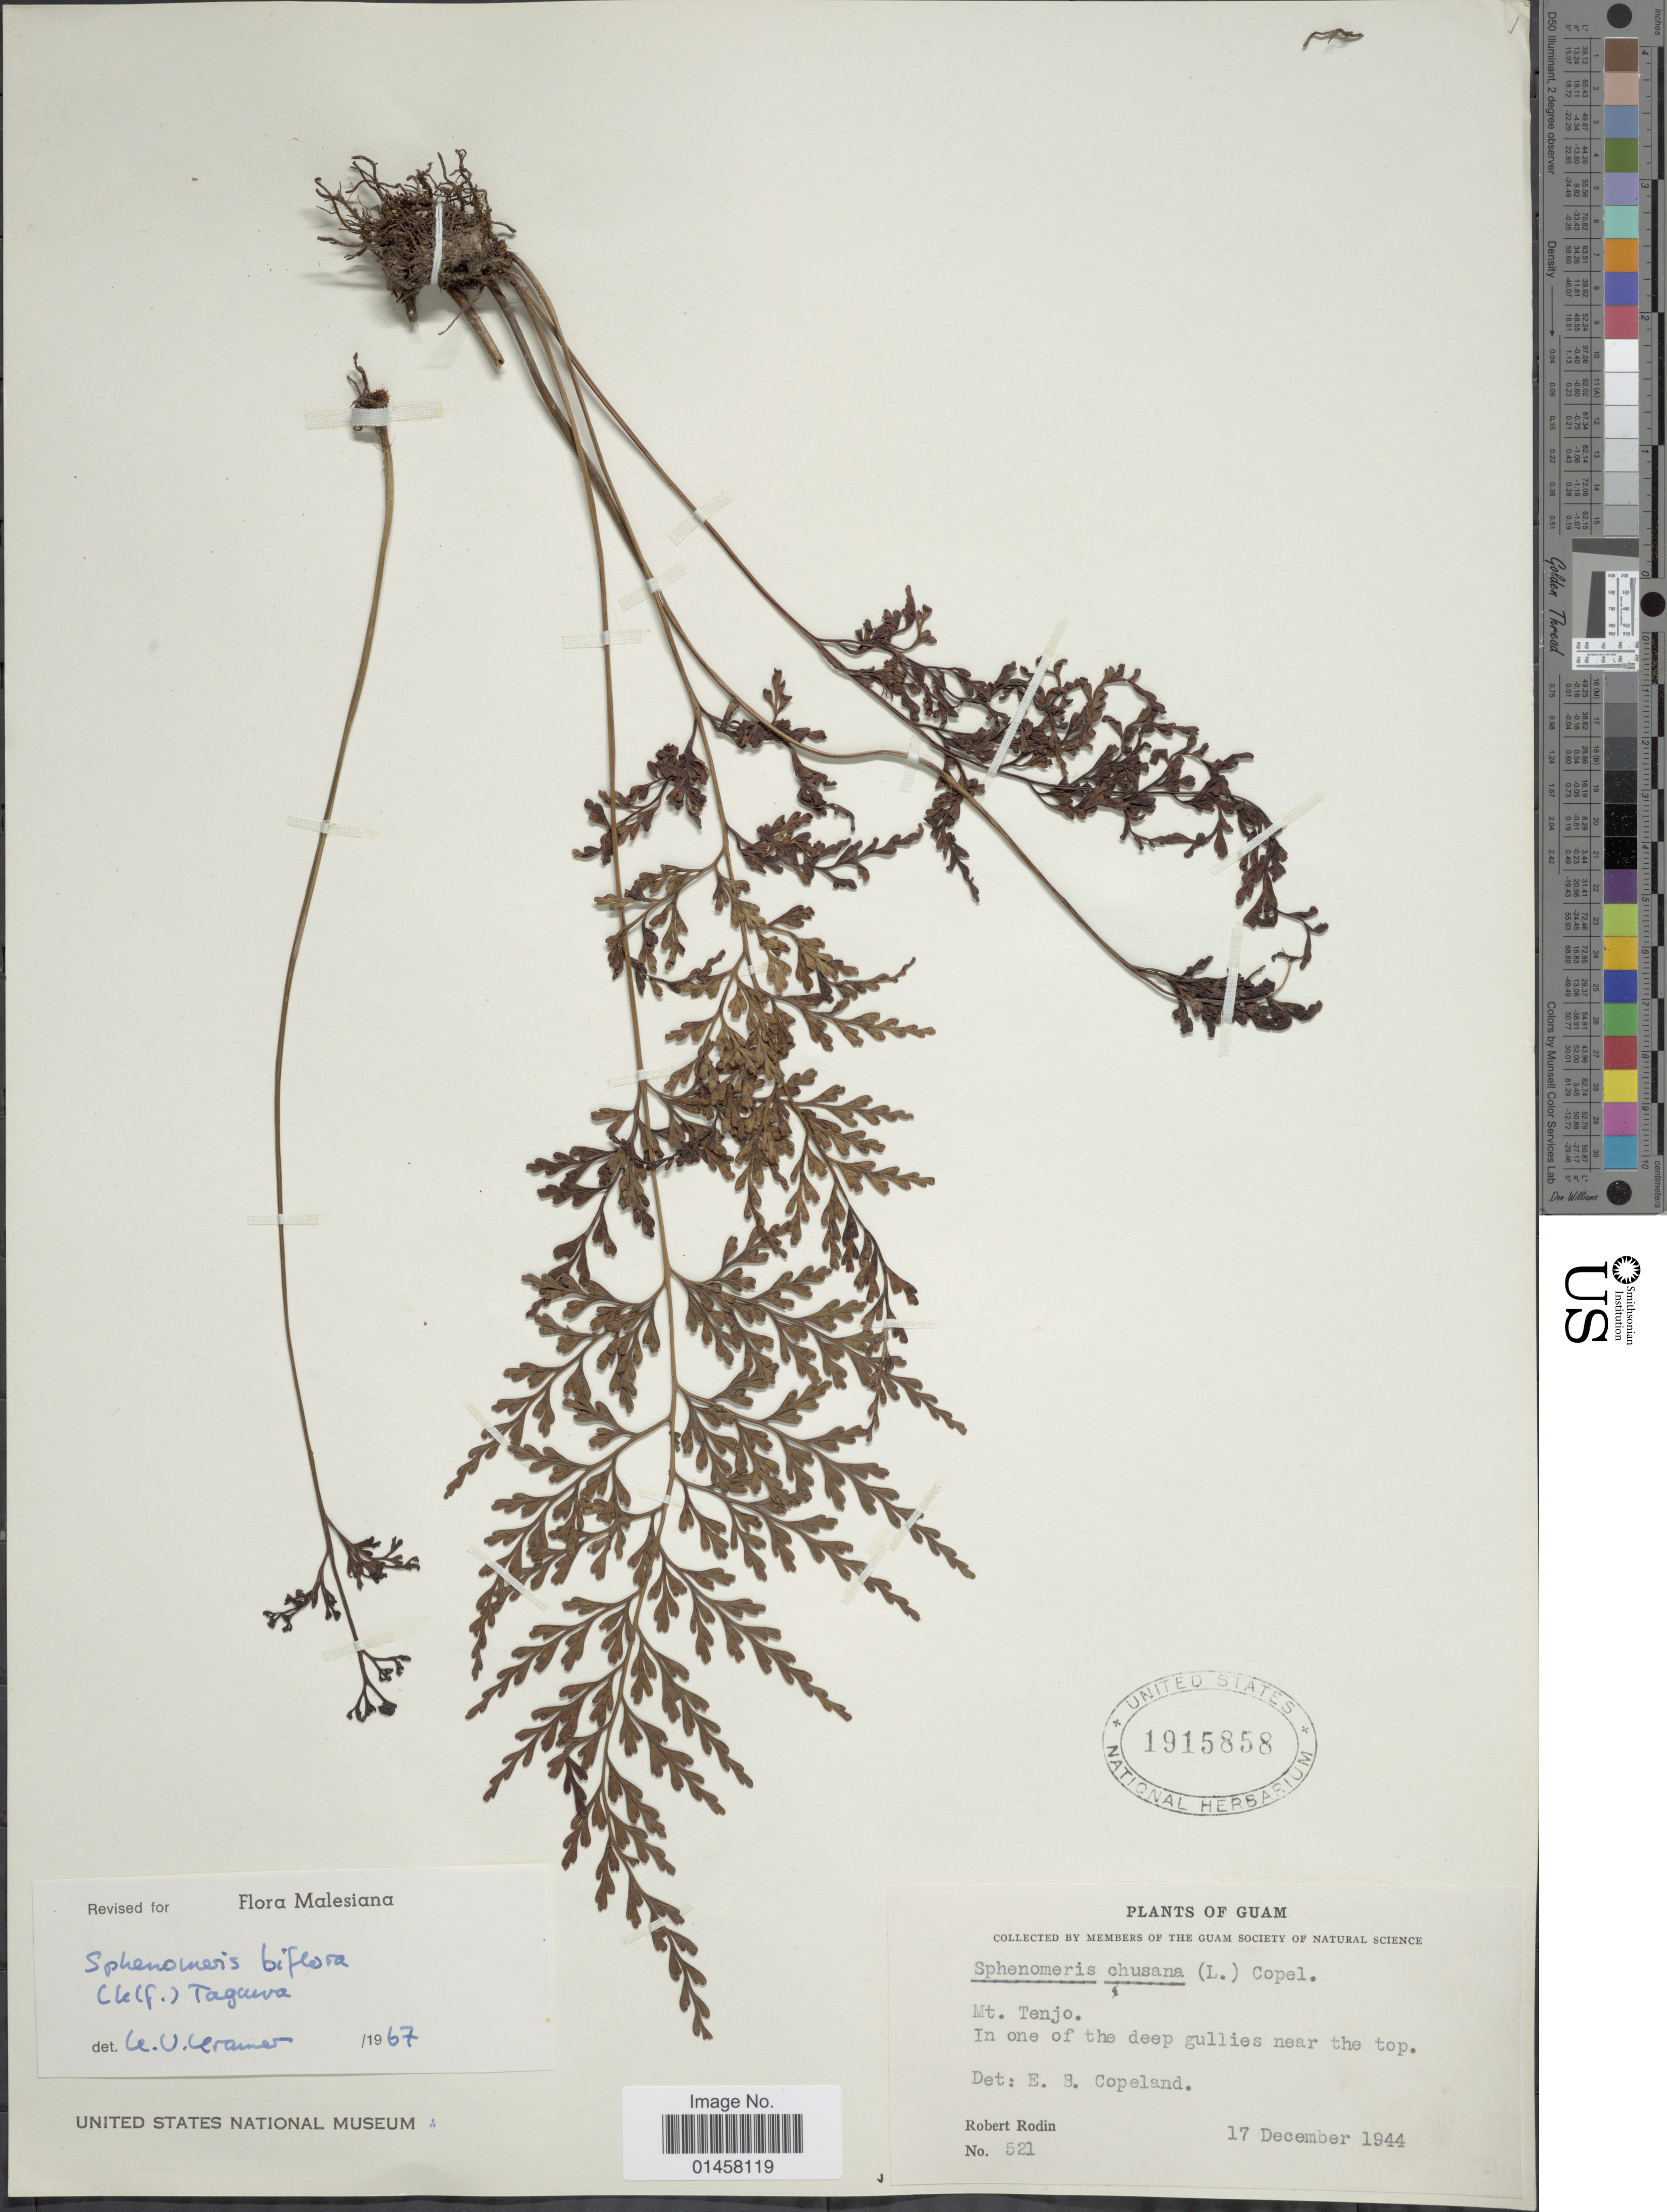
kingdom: Plantae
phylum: Tracheophyta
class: Polypodiopsida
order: Polypodiales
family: Lindsaeaceae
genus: Sphenomeris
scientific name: Sphenomeris biflora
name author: (Kaulf.) Mett.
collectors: R. Rodin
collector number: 521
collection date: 1944-12-17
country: Guam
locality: Guam, Mt. Tenjo, in one of the deep gullies near the top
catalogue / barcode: US 1915858